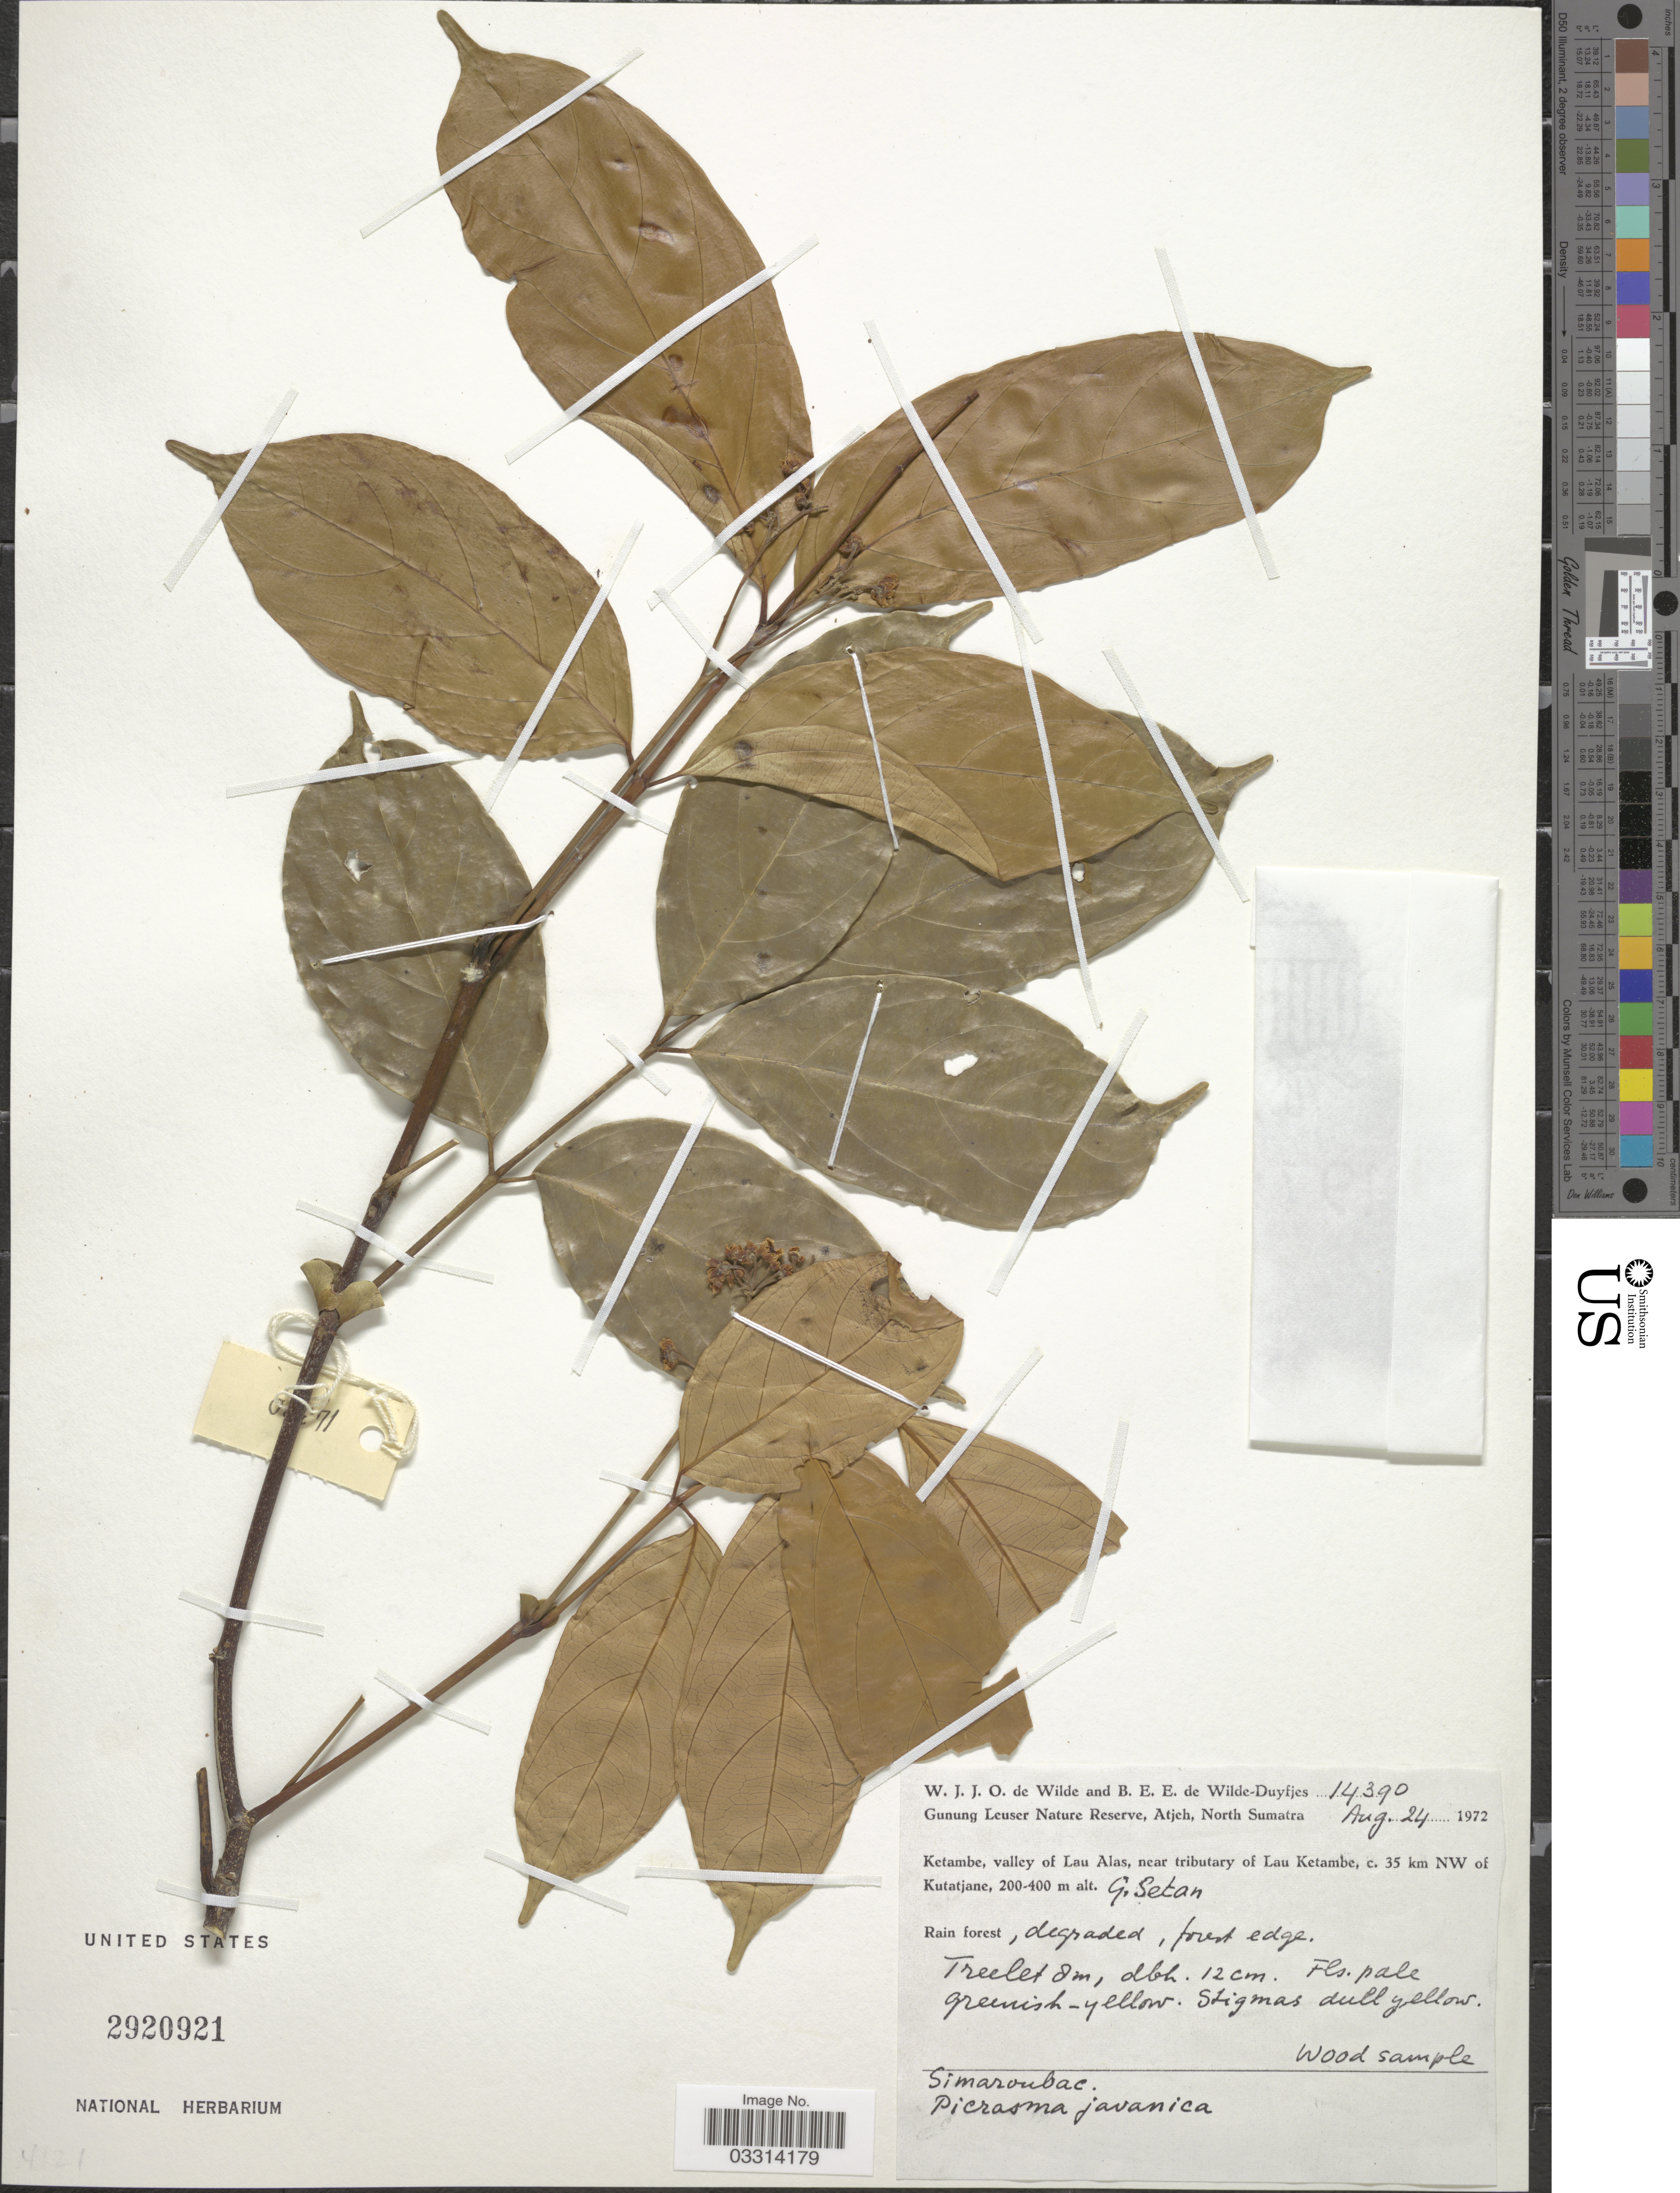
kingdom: Plantae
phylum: Tracheophyta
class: Magnoliopsida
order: Sapindales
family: Simaroubaceae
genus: Picrasma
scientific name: Picrasma javanica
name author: Blume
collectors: W. J. de Wilde & B. E. de Wilde-Duyfjes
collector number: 14390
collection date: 1972-08-24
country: Indonesia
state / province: Sumatra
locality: Gunung Leuser Nature Reserve, Atjeh, North Sumatra. Ketambe, valley of Lau Alas, near tributary of Lau Ketambe, c. 35 km NW of Kutatjane. G. Setan.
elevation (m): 200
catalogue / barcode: US 2920921